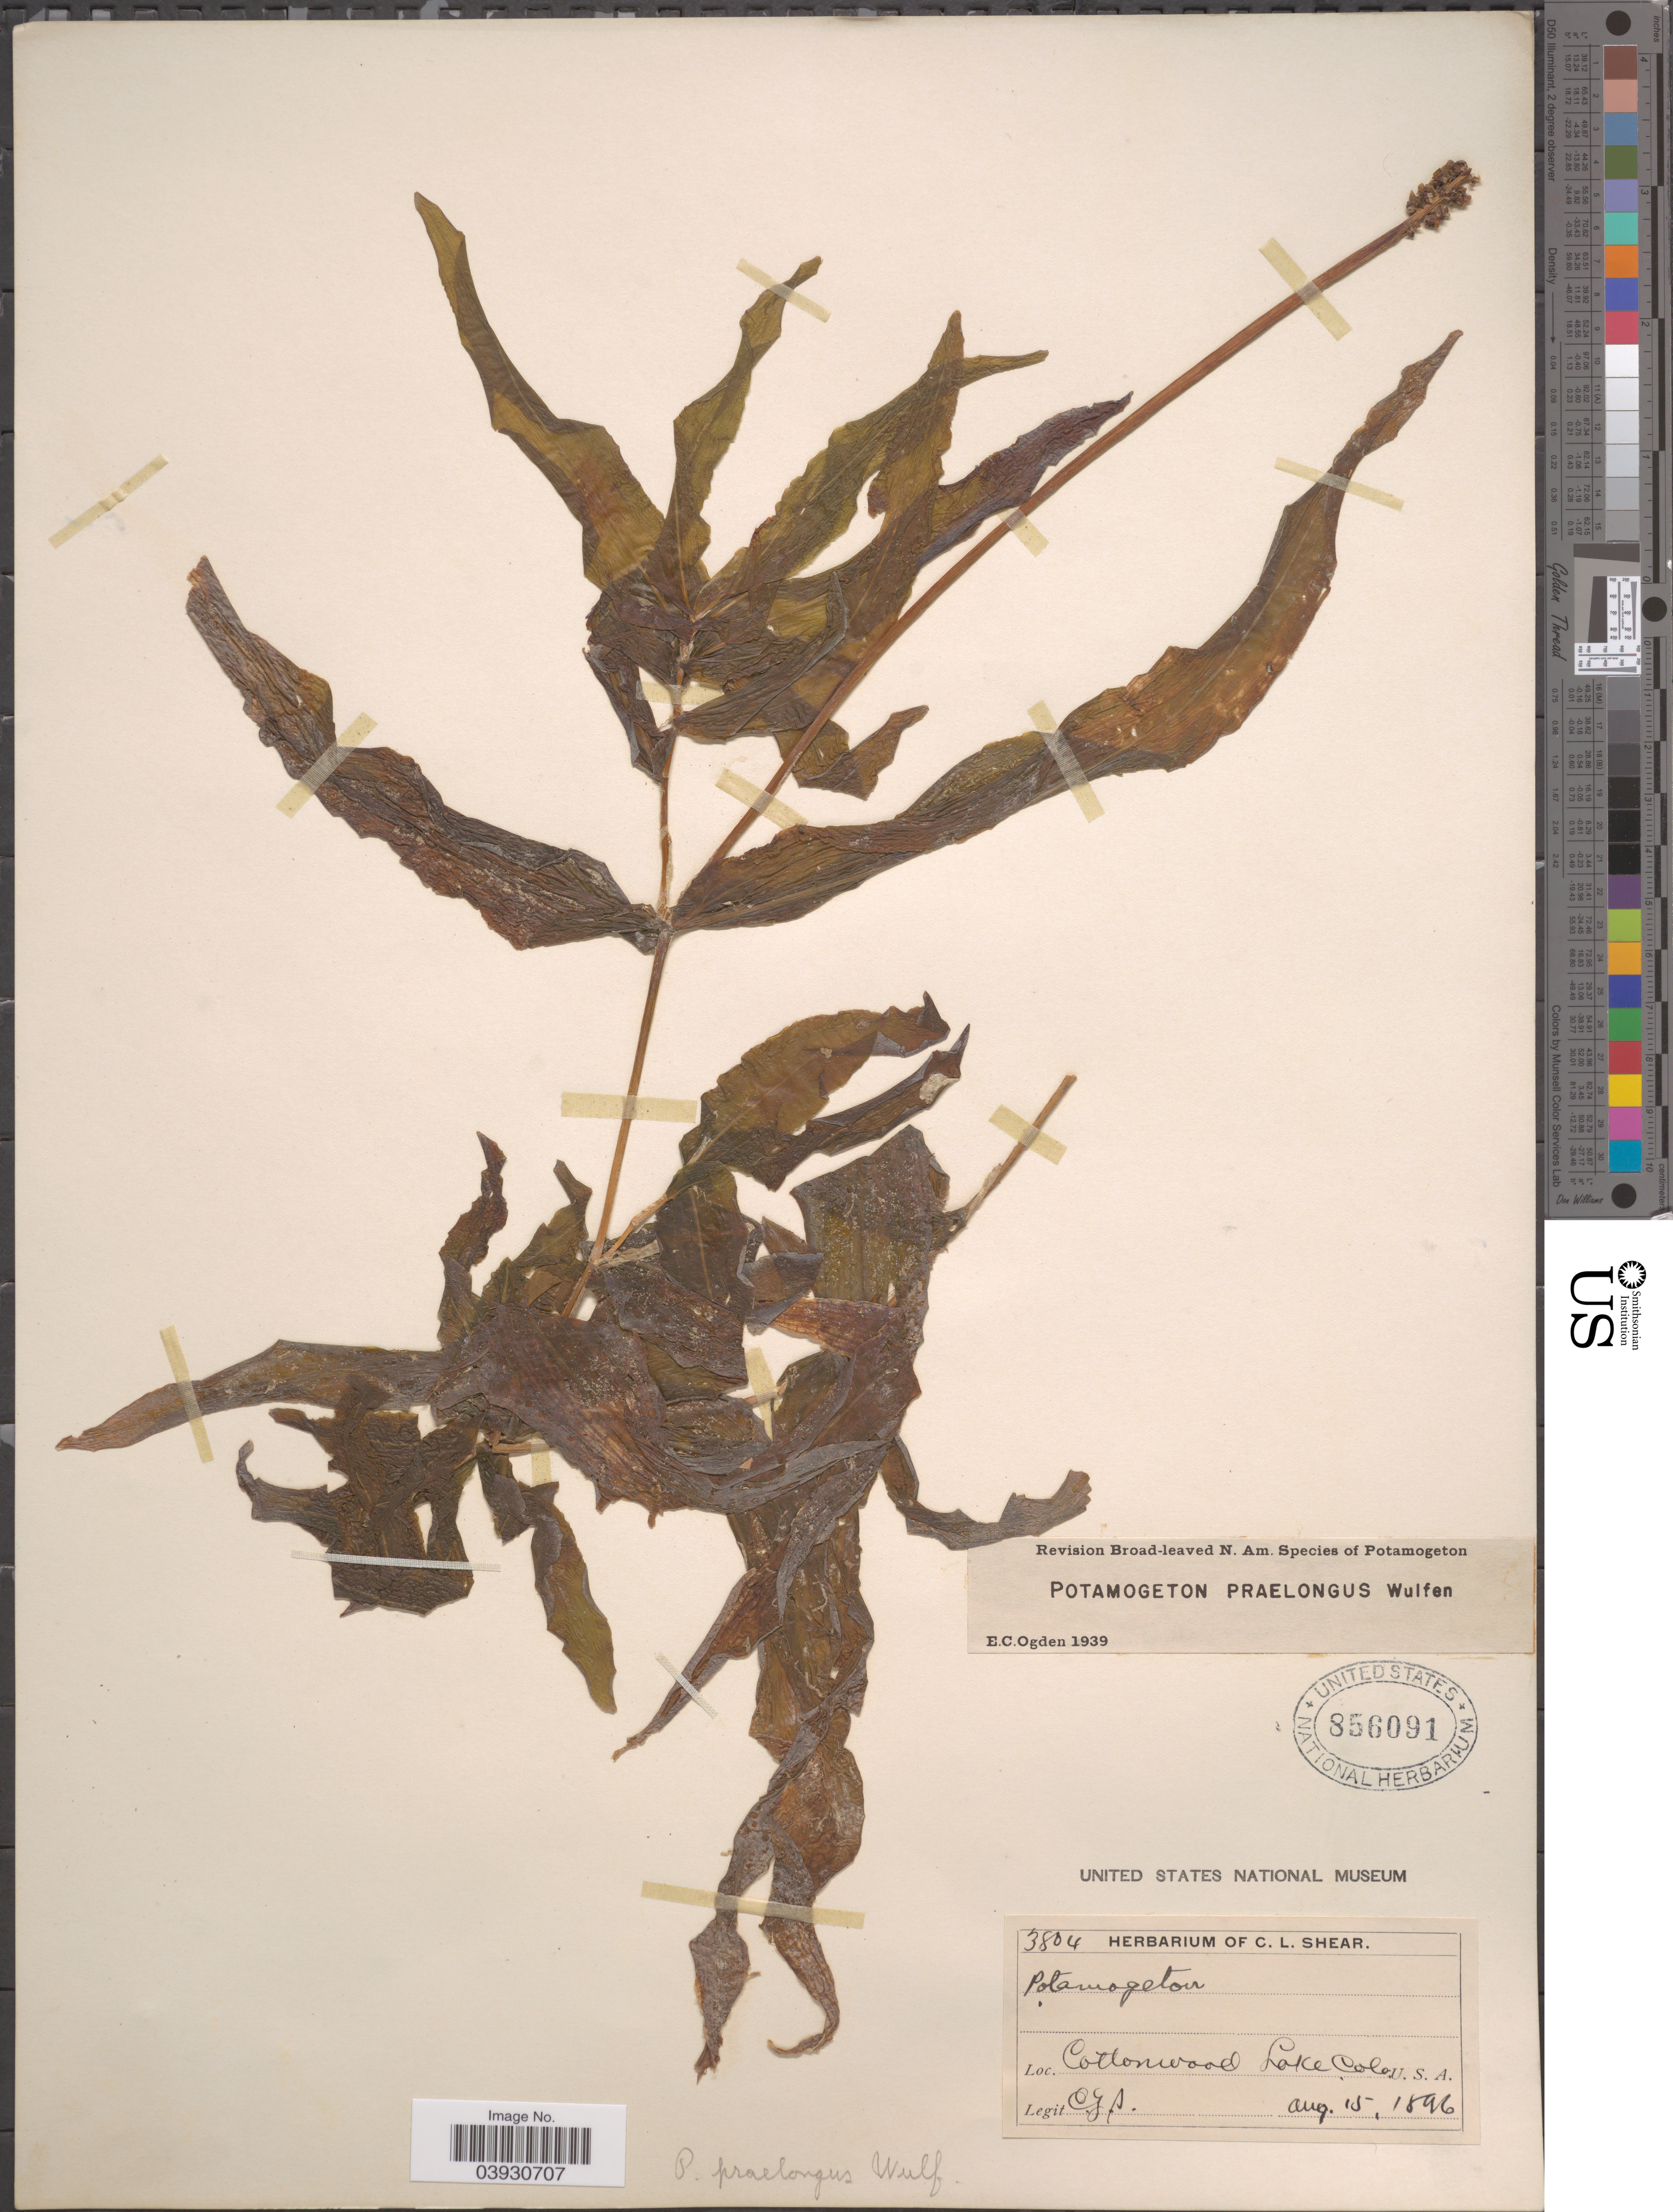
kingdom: Plantae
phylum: Tracheophyta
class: Liliopsida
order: Alismatales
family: Potamogetonaceae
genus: Potamogeton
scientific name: Potamogeton praelongus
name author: Wulfen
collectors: C. L. Shear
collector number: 3804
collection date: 1896-08-15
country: United States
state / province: Colorado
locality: Cottonwood Lake.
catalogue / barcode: US 856091